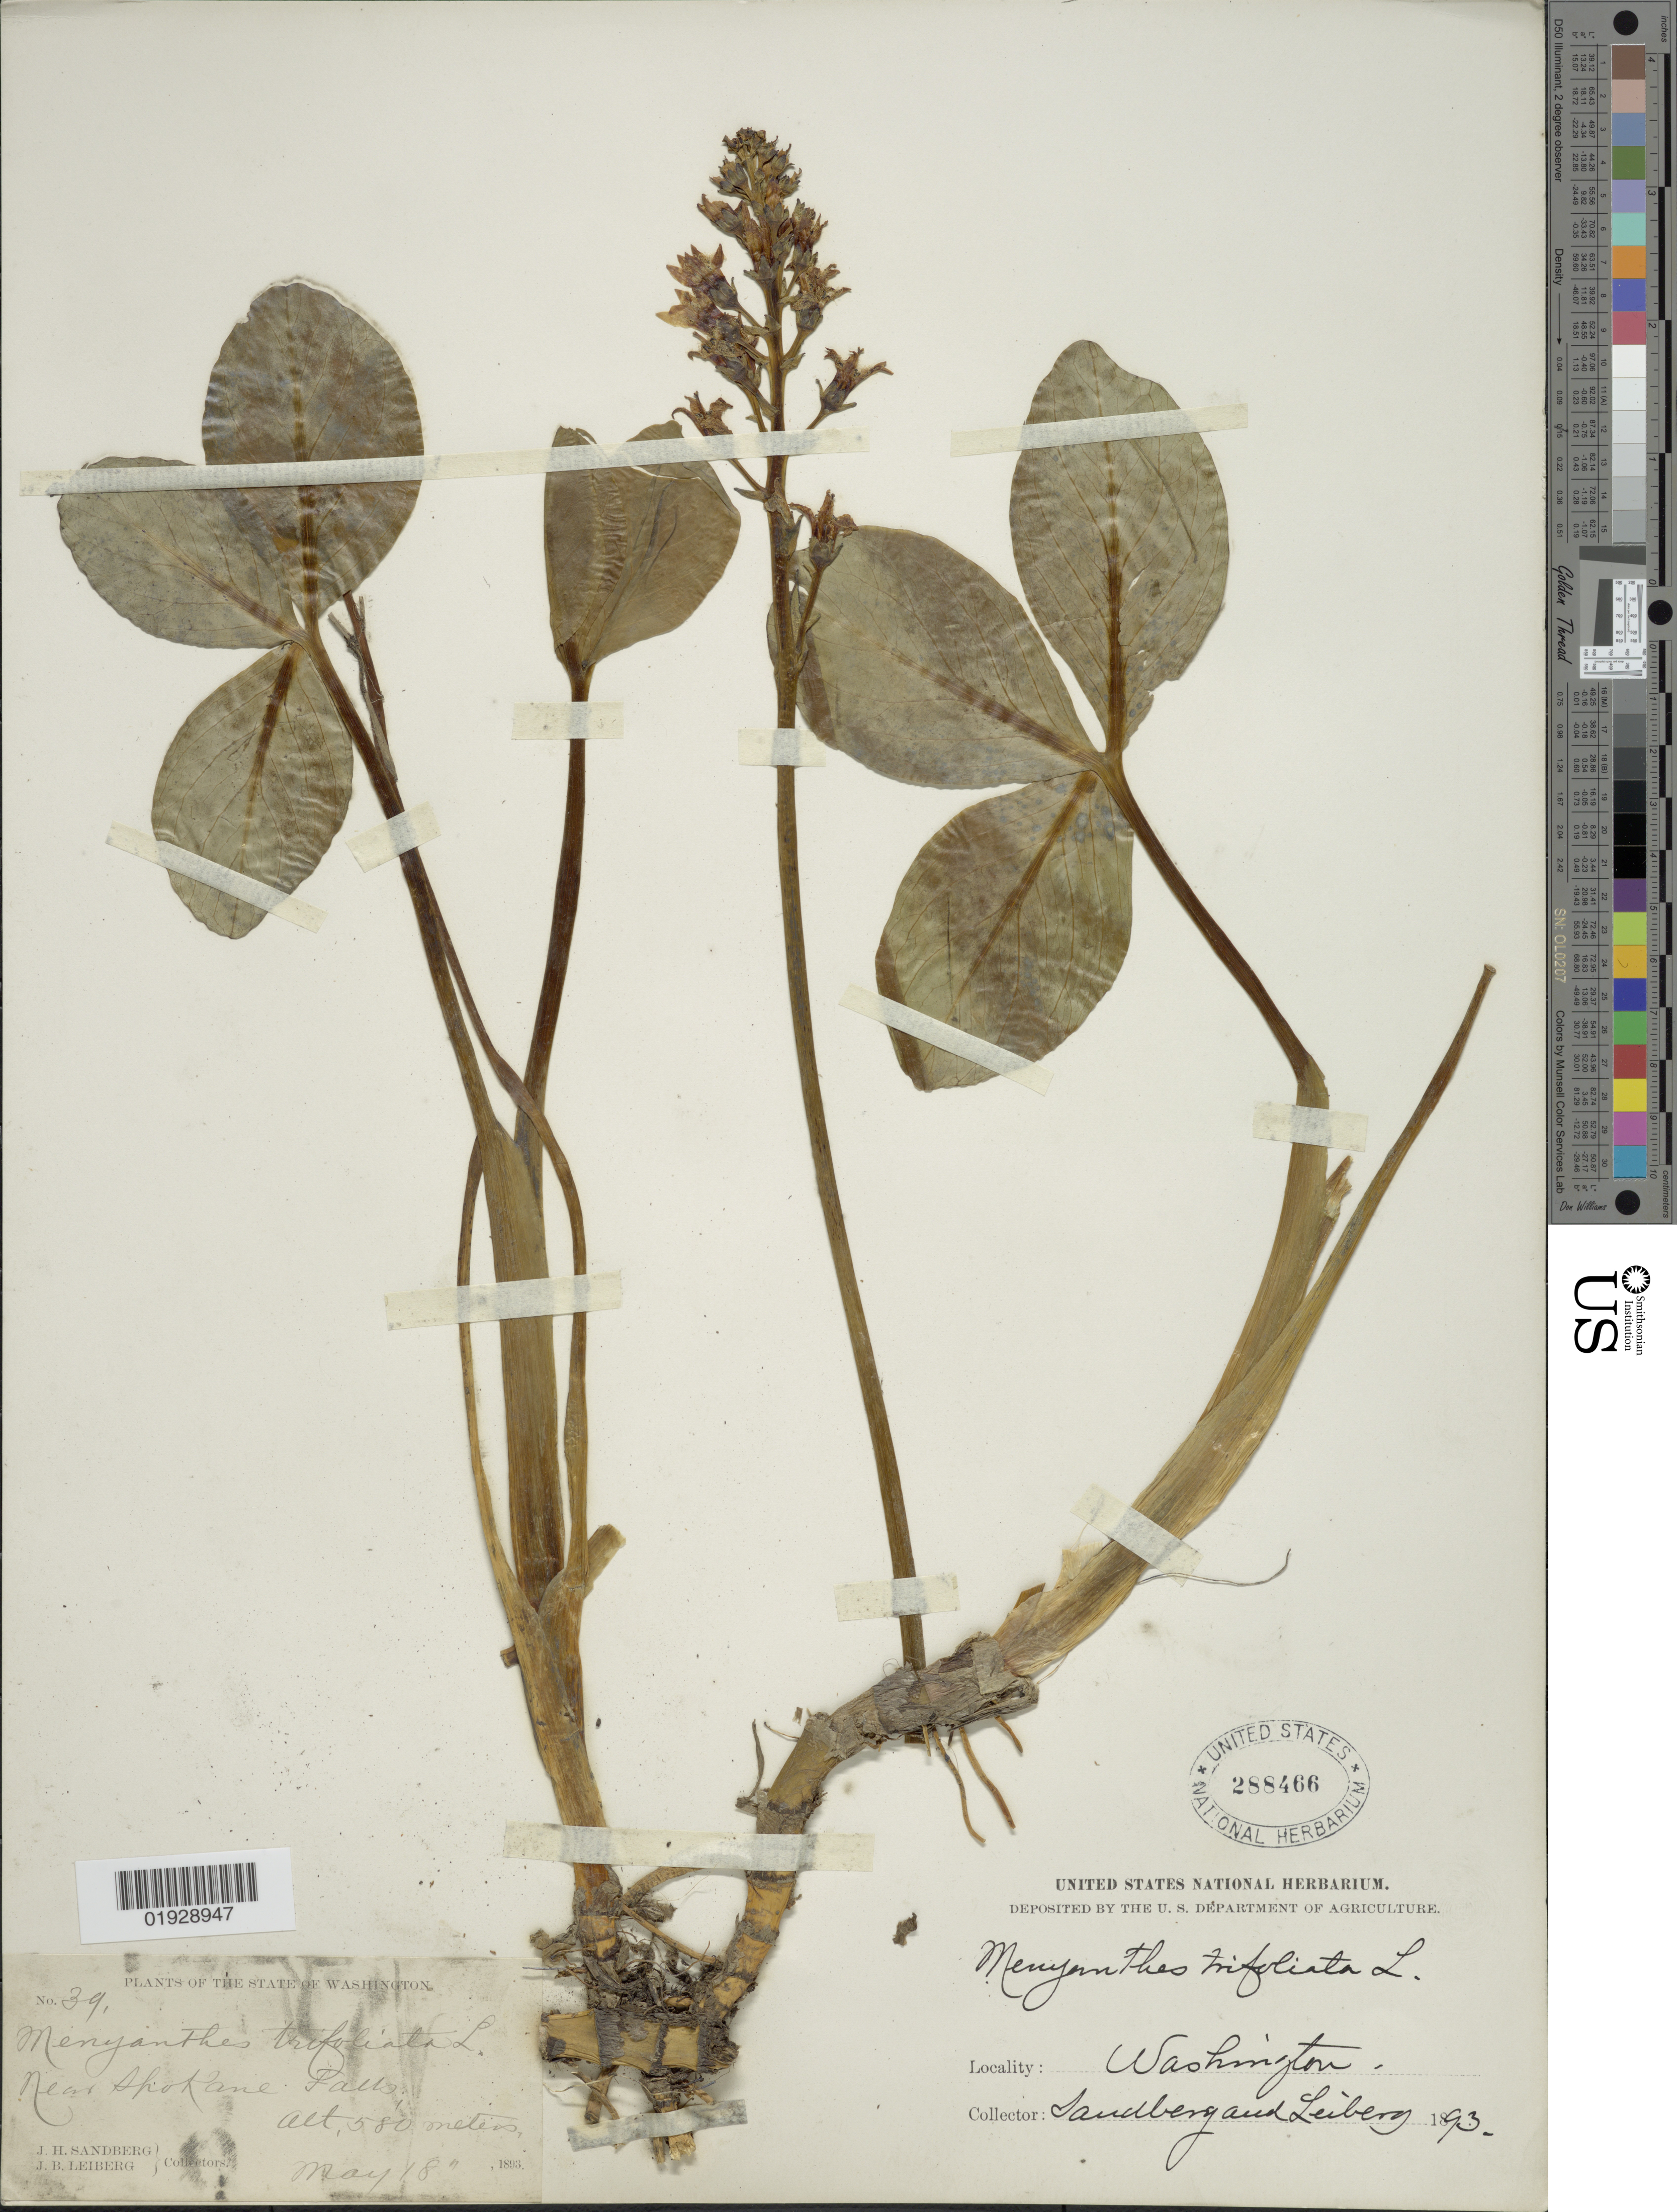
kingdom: Plantae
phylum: Tracheophyta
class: Magnoliopsida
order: Asterales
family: Menyanthaceae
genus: Menyanthes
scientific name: Menyanthes trifoliata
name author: L.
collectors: J. H. Sandberg & J. B. Leiberg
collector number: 39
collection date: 1893-05-18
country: United States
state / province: Washington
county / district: Spokane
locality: Near Spokane Falls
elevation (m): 580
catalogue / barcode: US 288466